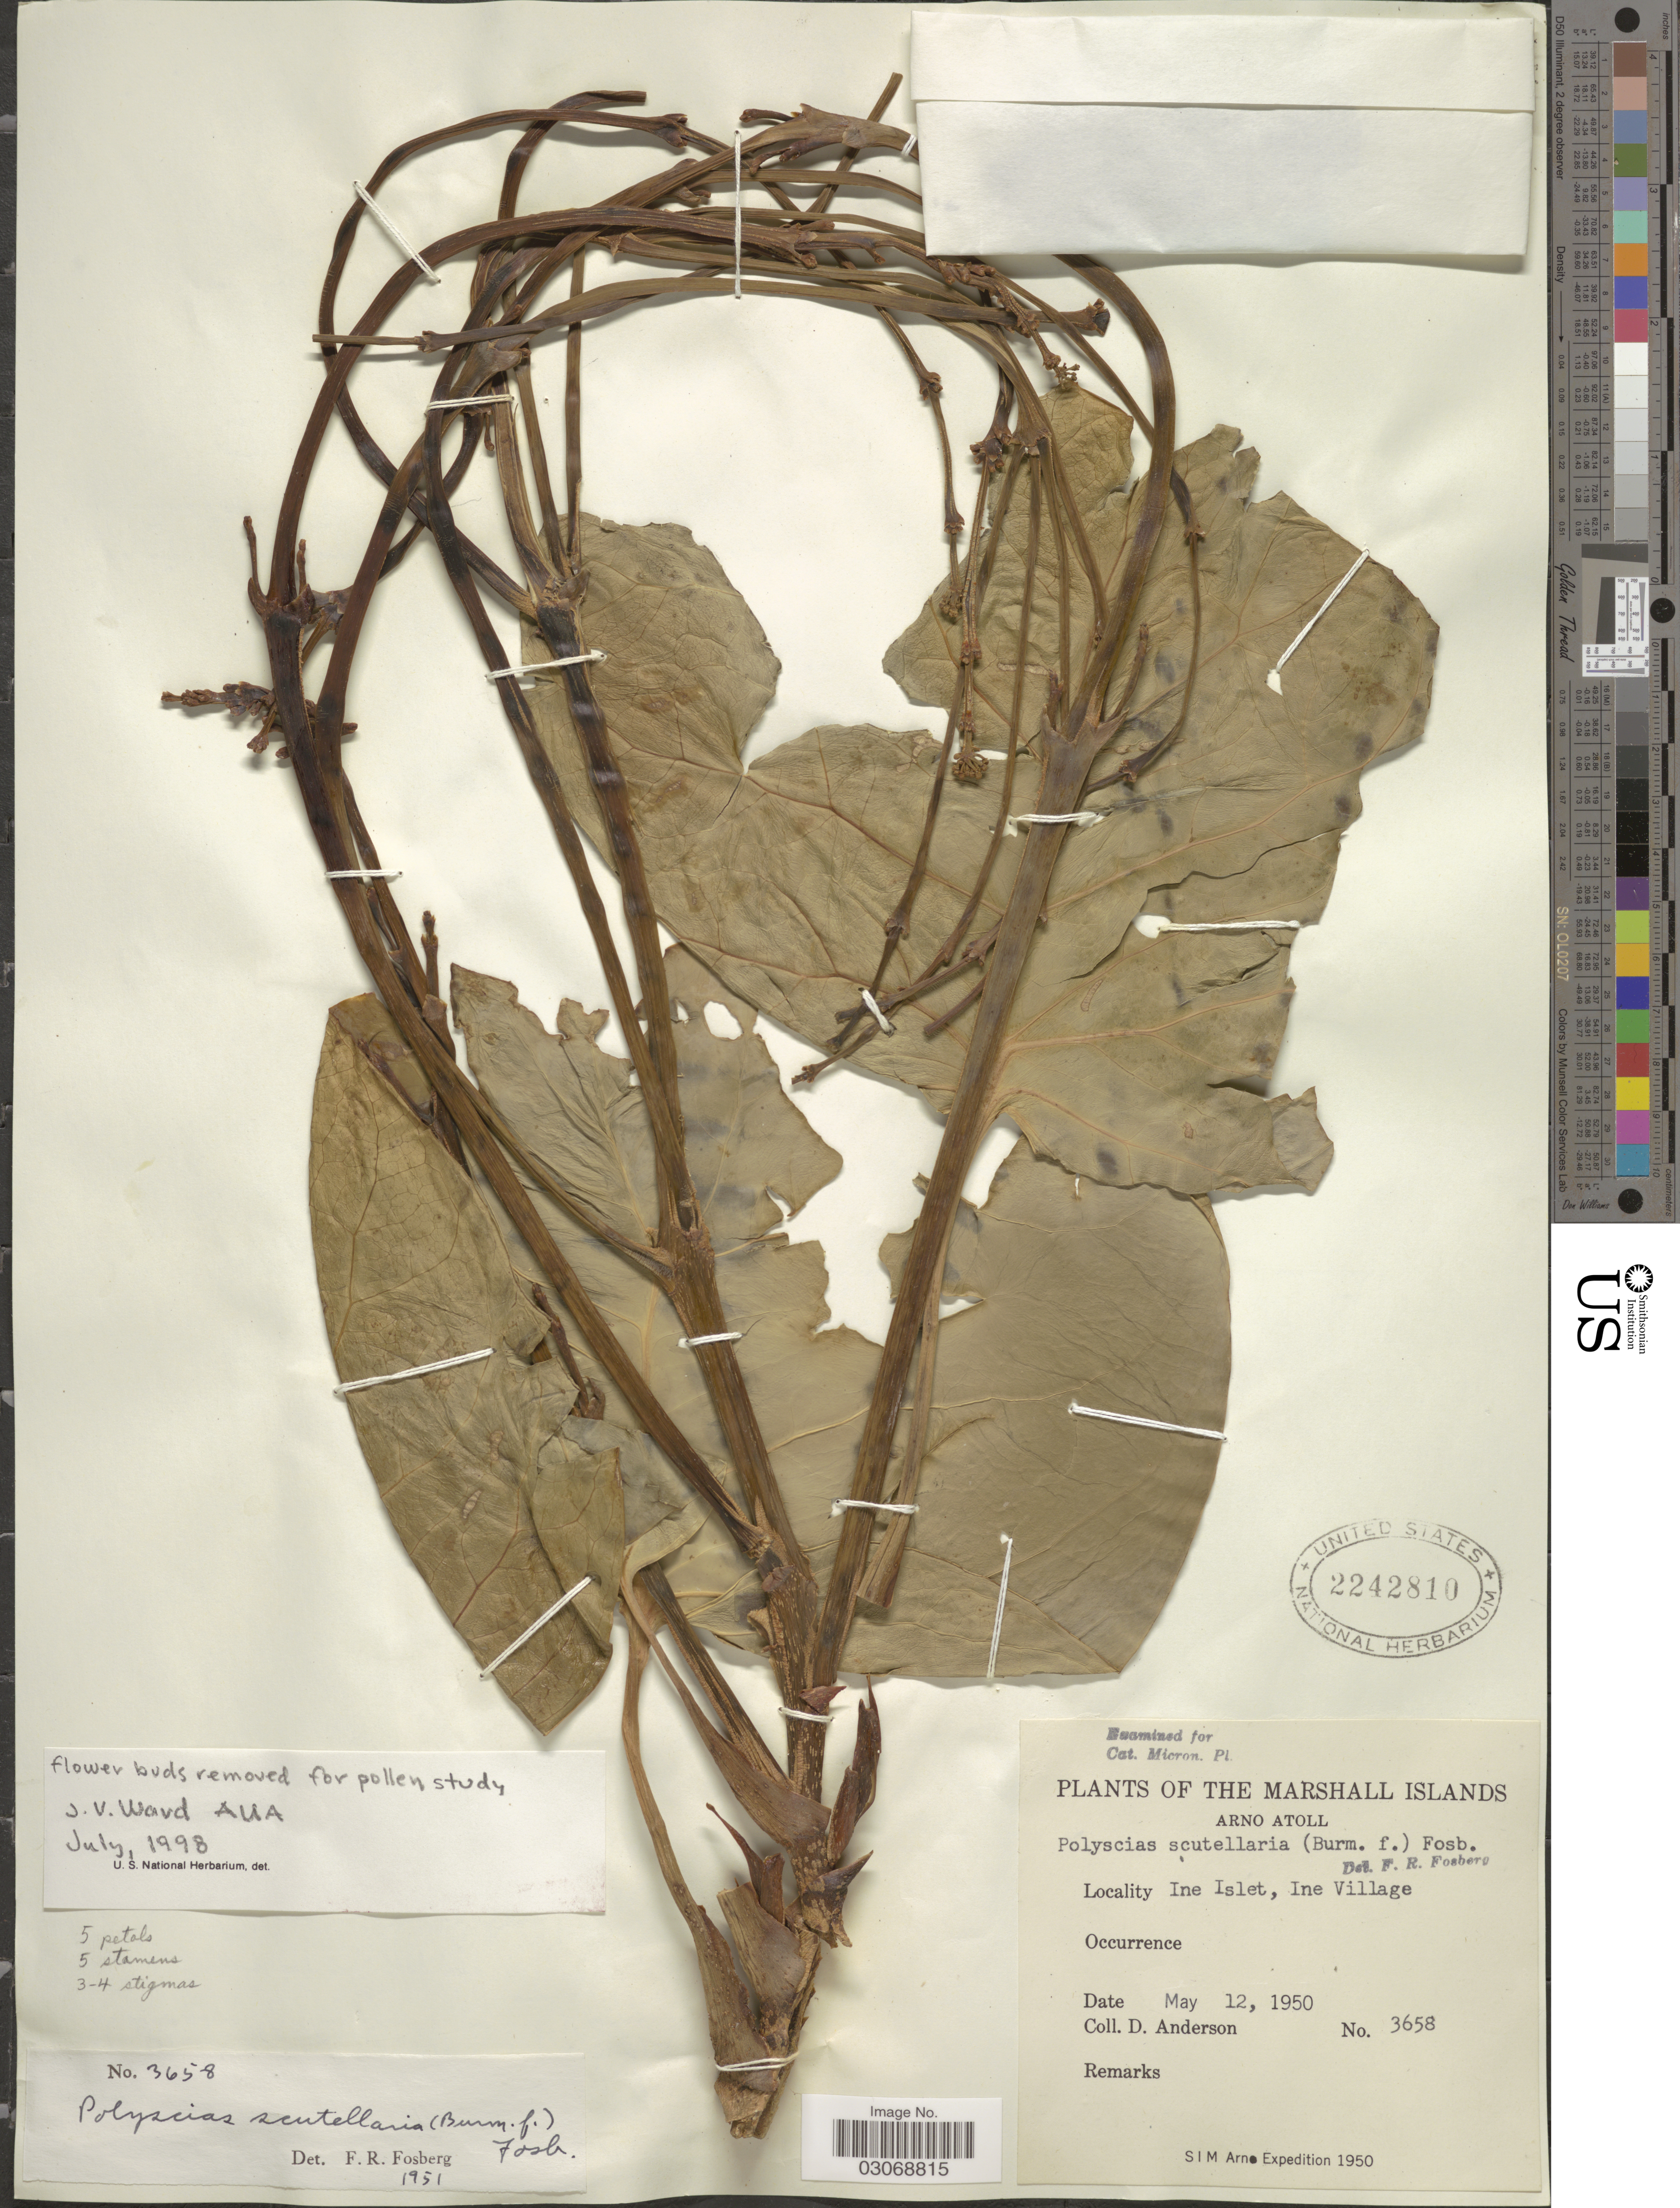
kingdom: Plantae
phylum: Tracheophyta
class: Magnoliopsida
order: Apiales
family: Araliaceae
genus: Polyscias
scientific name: Polyscias scutellaria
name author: (Burm. f.) Fosberg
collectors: D. Anderson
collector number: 3658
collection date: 1950-05-12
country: Marshall Islands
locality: The Marshall Islands. Arno Atoll. Ine Islet, Ine Village.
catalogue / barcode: US 2242810